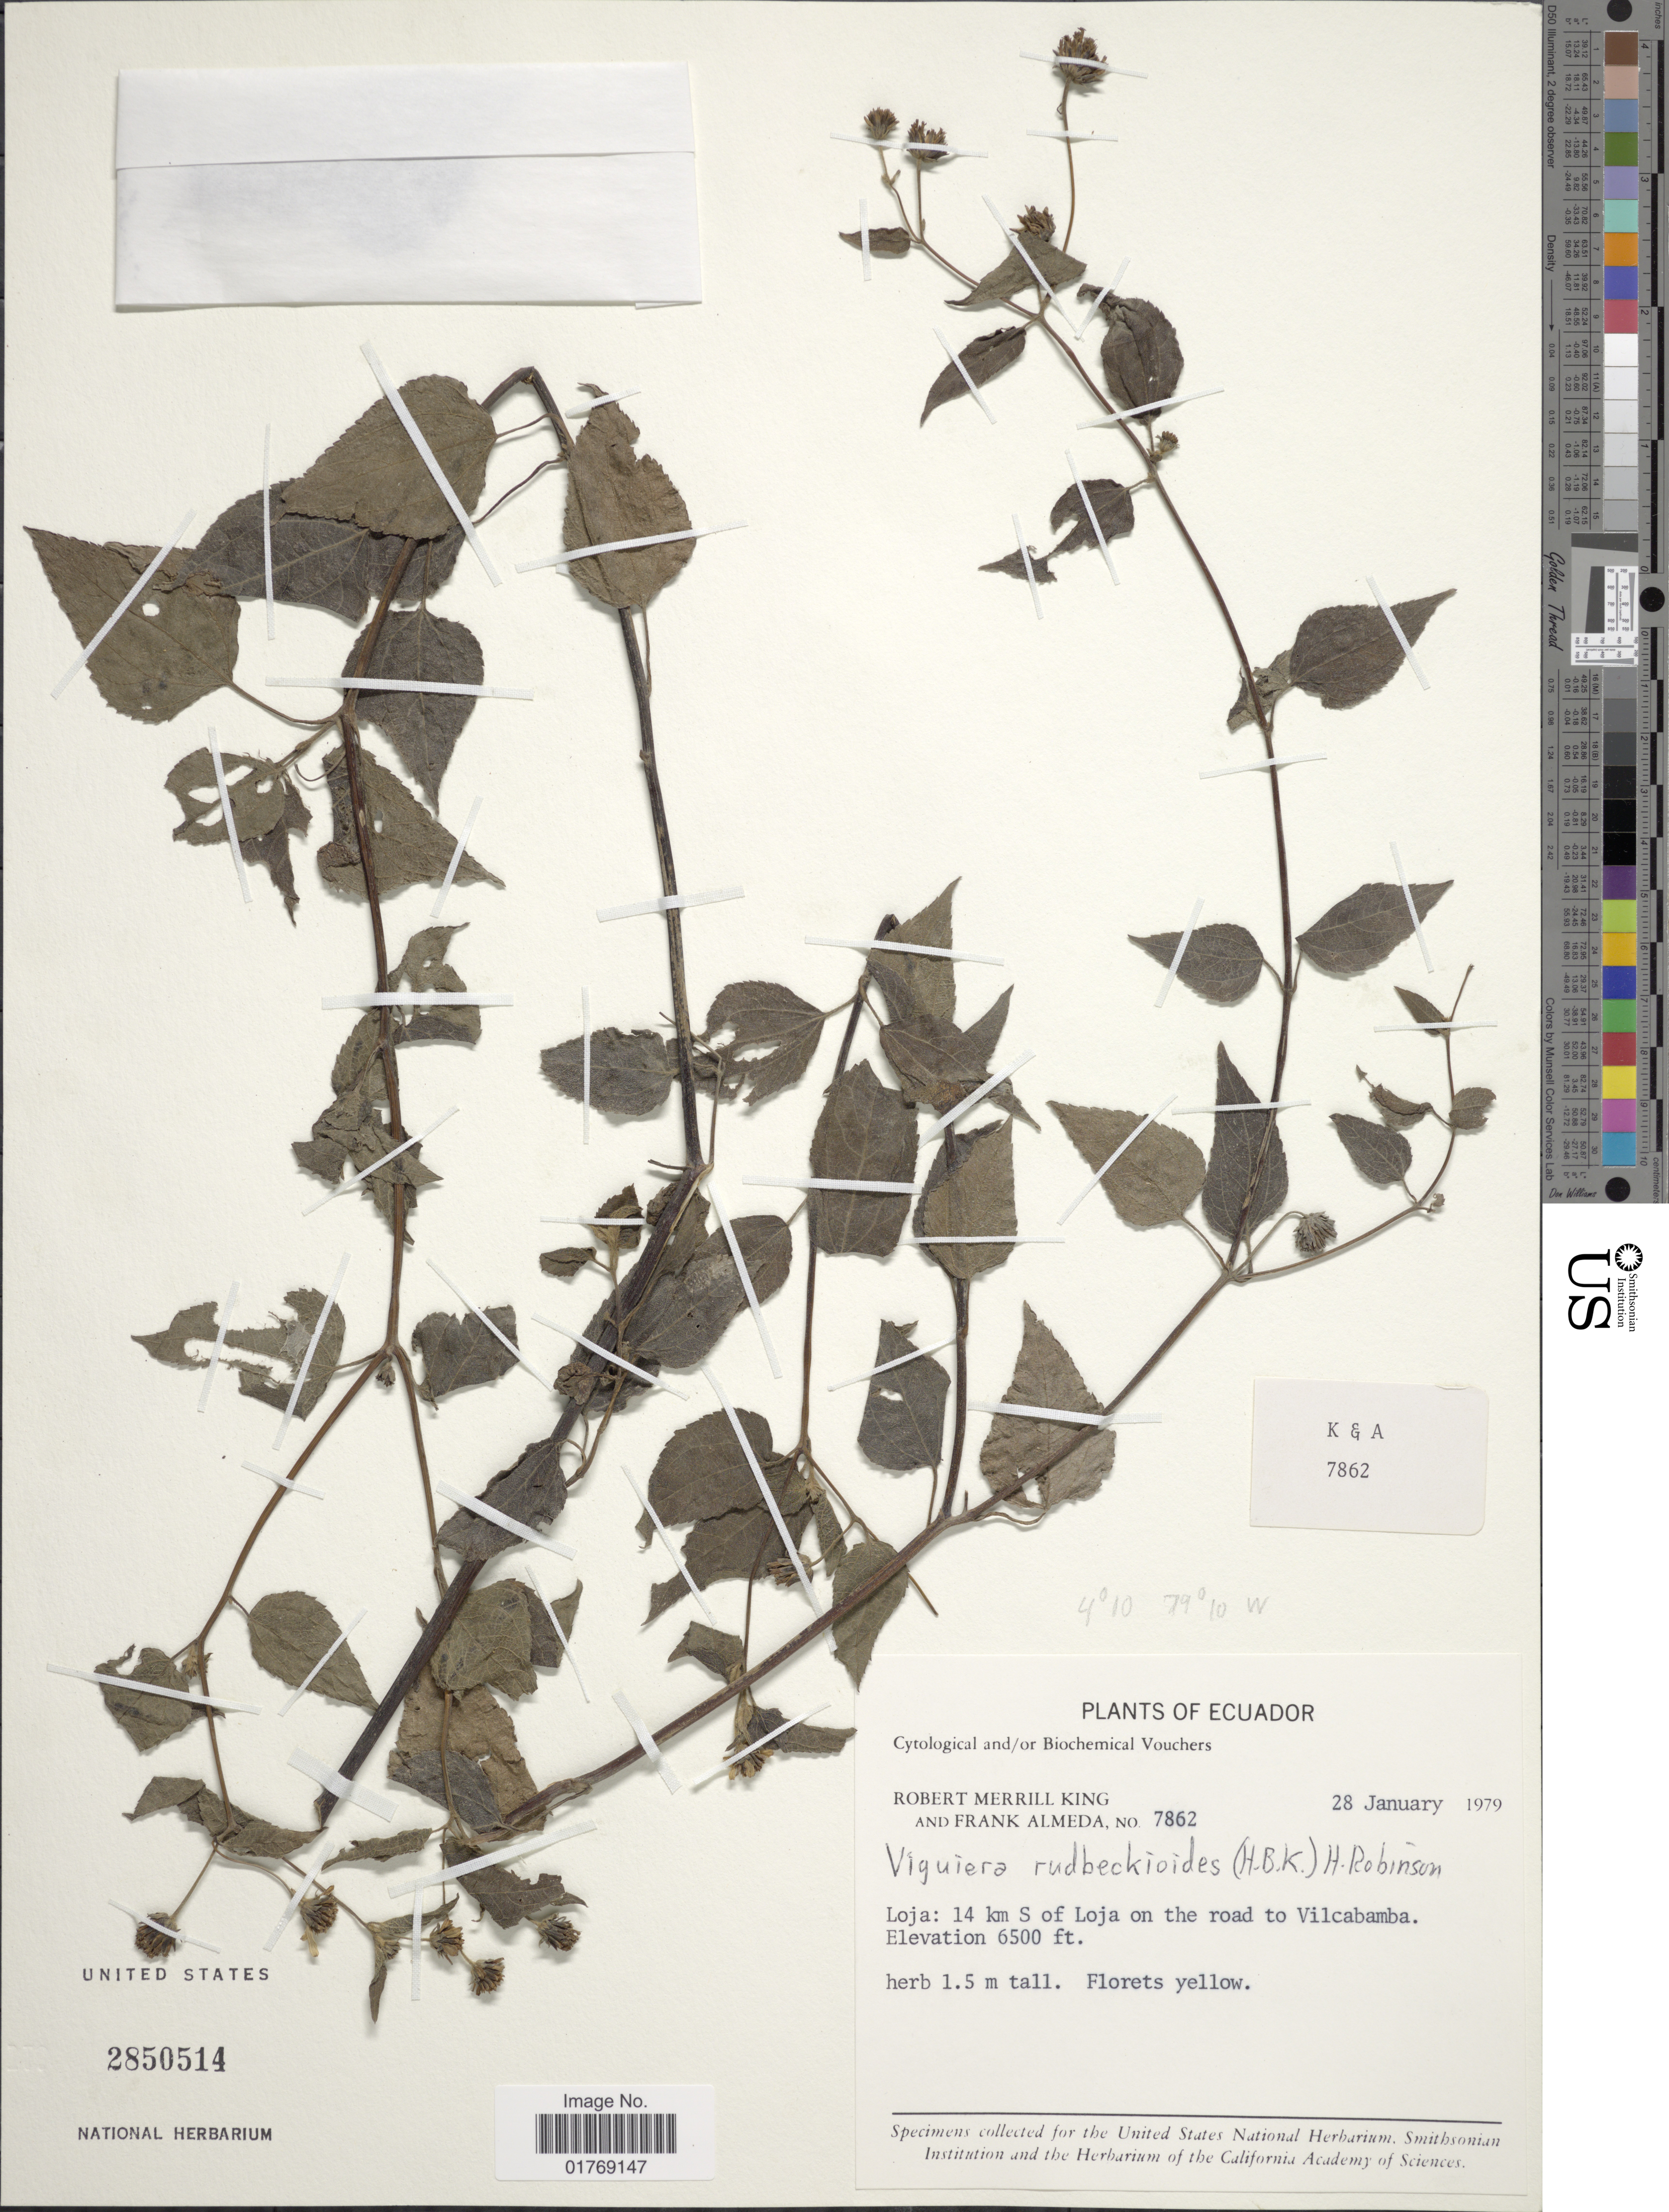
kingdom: Plantae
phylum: Tracheophyta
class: Magnoliopsida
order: Asterales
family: Asteraceae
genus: Viguiera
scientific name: Viguiera rudbeckioides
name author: (Kunth) H. Rob.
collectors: R. M. King & F. Almeda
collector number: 7862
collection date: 1979-01-28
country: Ecuador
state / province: Loja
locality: Loja: 14 km S of Loja on the road to Vilcabamba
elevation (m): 1981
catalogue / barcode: US 2850514